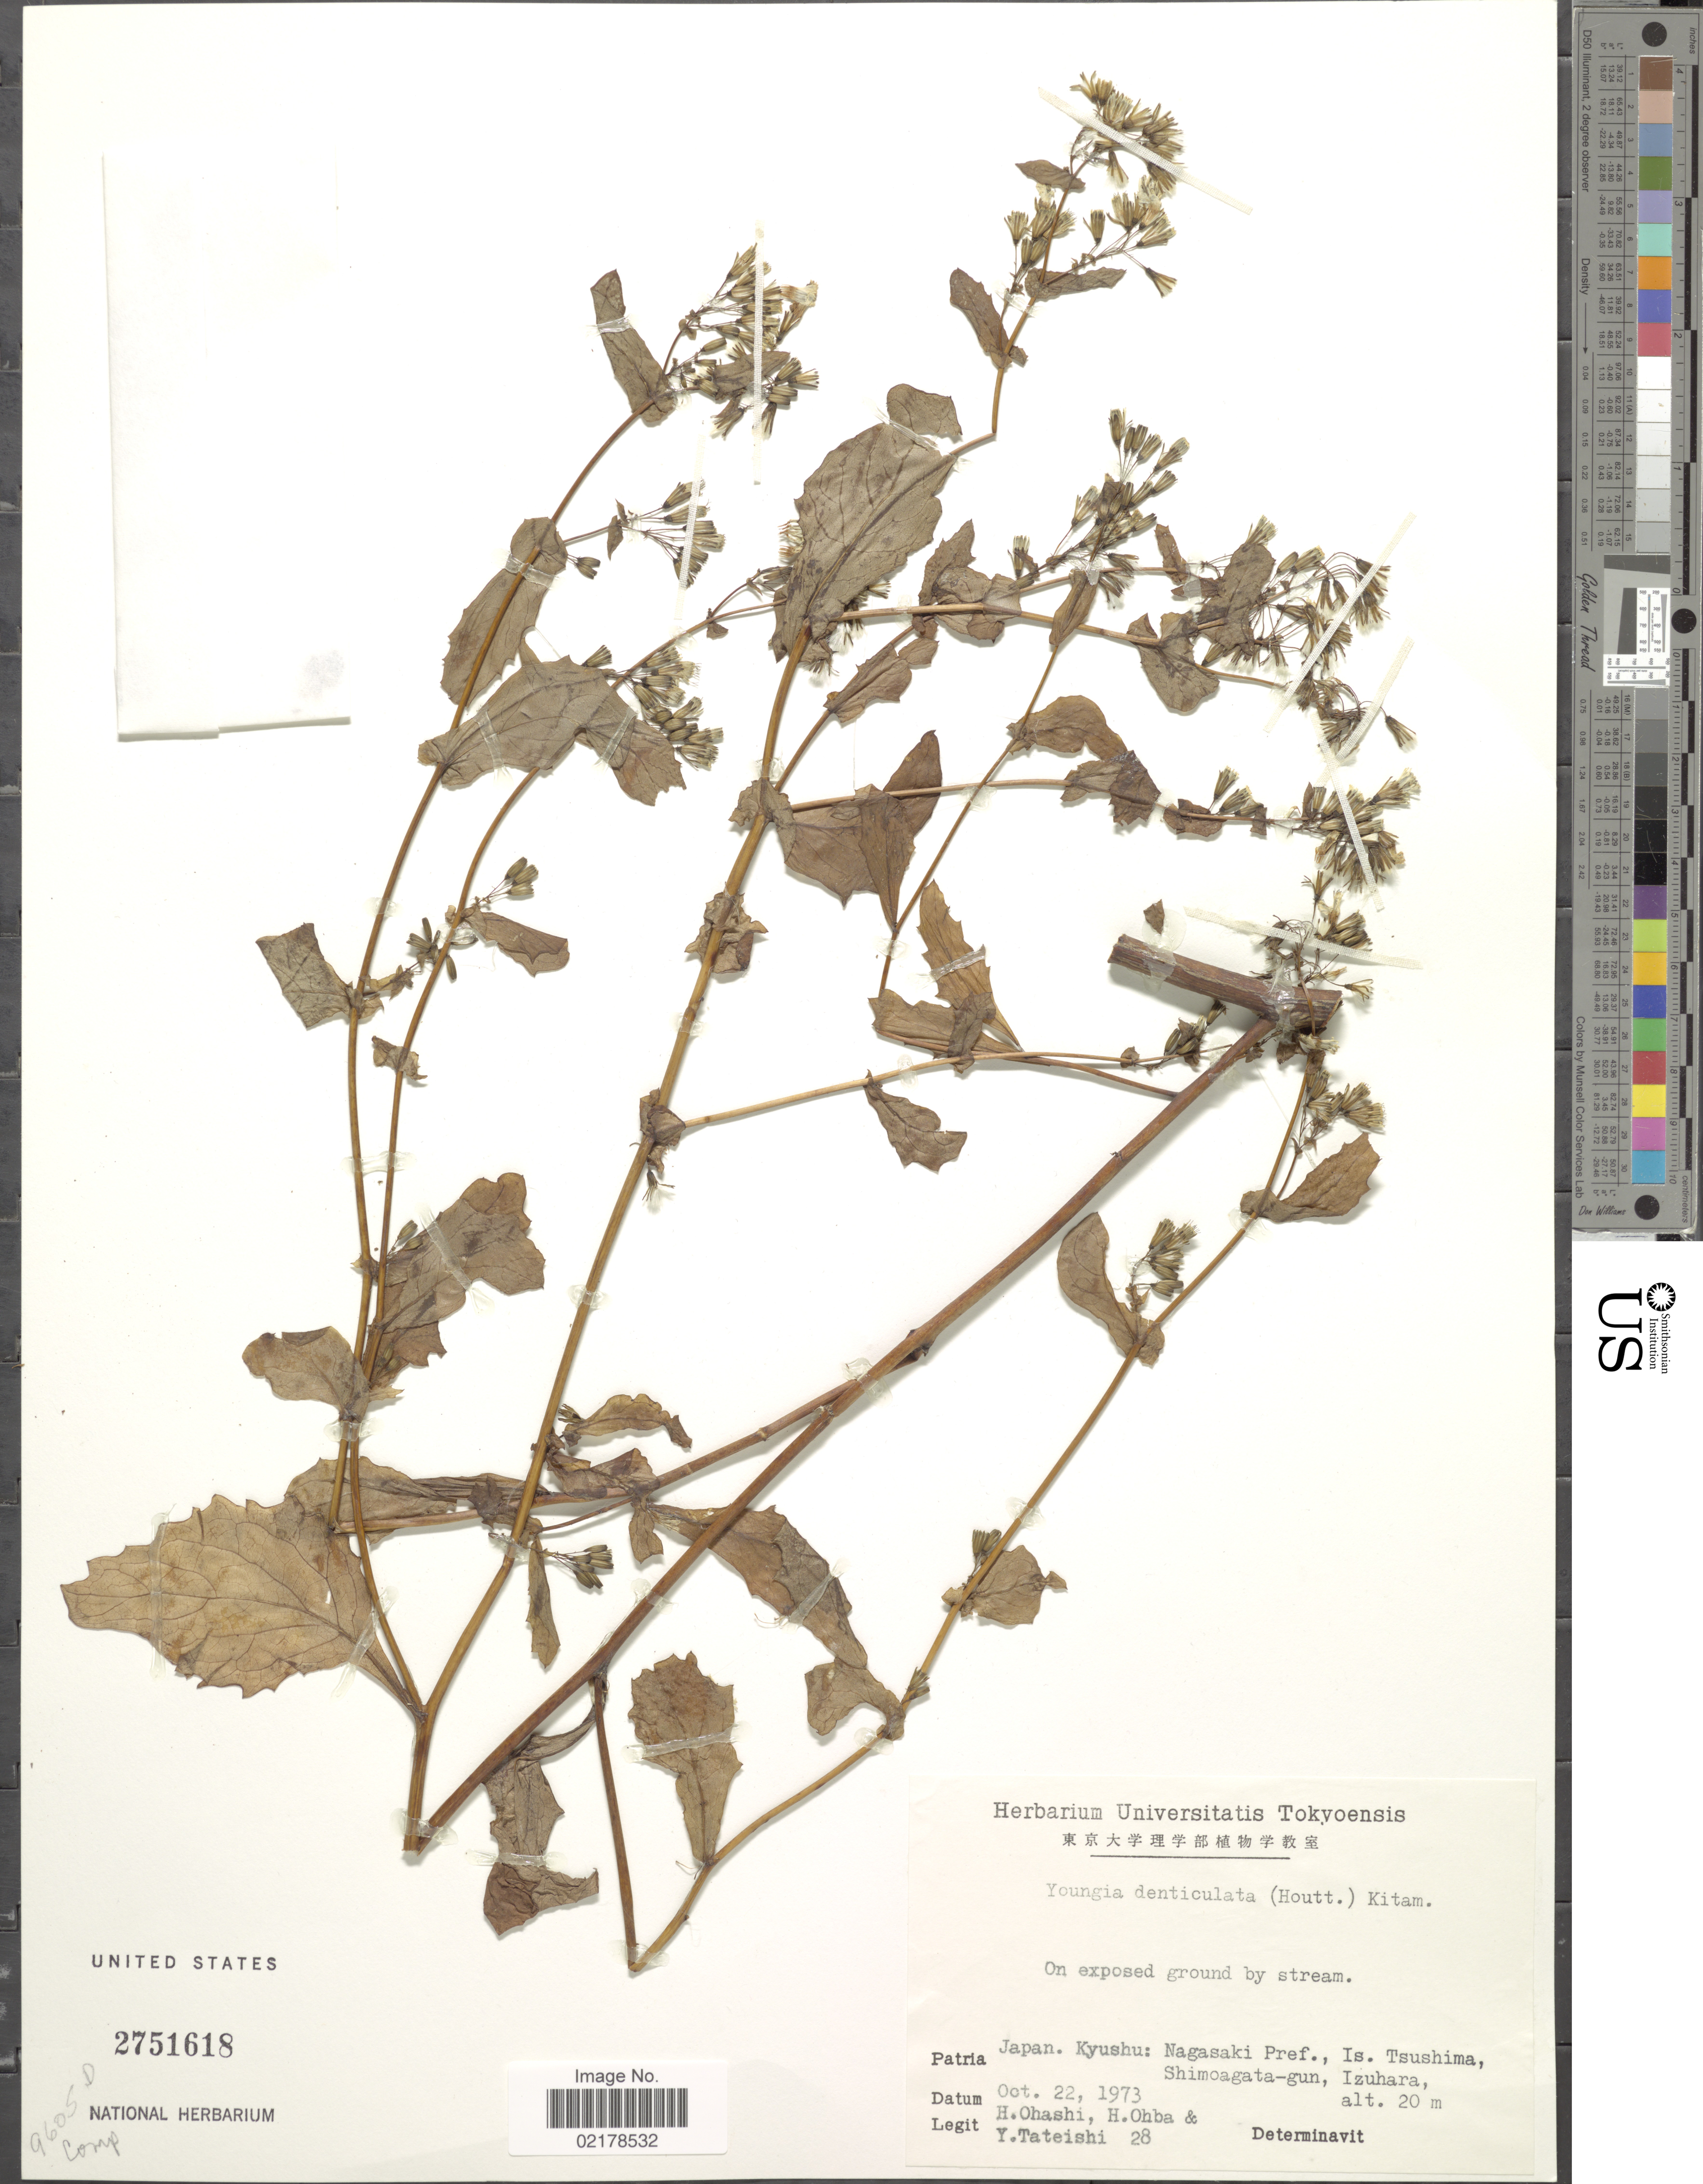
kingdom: Plantae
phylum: Tracheophyta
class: Magnoliopsida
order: Asterales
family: Asteraceae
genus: Crepidiastrum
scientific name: Crepidiastrum denticulatum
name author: (Houtt.) Pak & Kawano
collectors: H. Ohashi, H. Ohba & Y. Tateishi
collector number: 28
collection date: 1973-10-22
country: Japan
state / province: Nagasaki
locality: Kyushu: Nagasaki Pref., Is. Tsushima, Shimoagata-gun, Izuhara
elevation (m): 20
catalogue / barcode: US 2751618